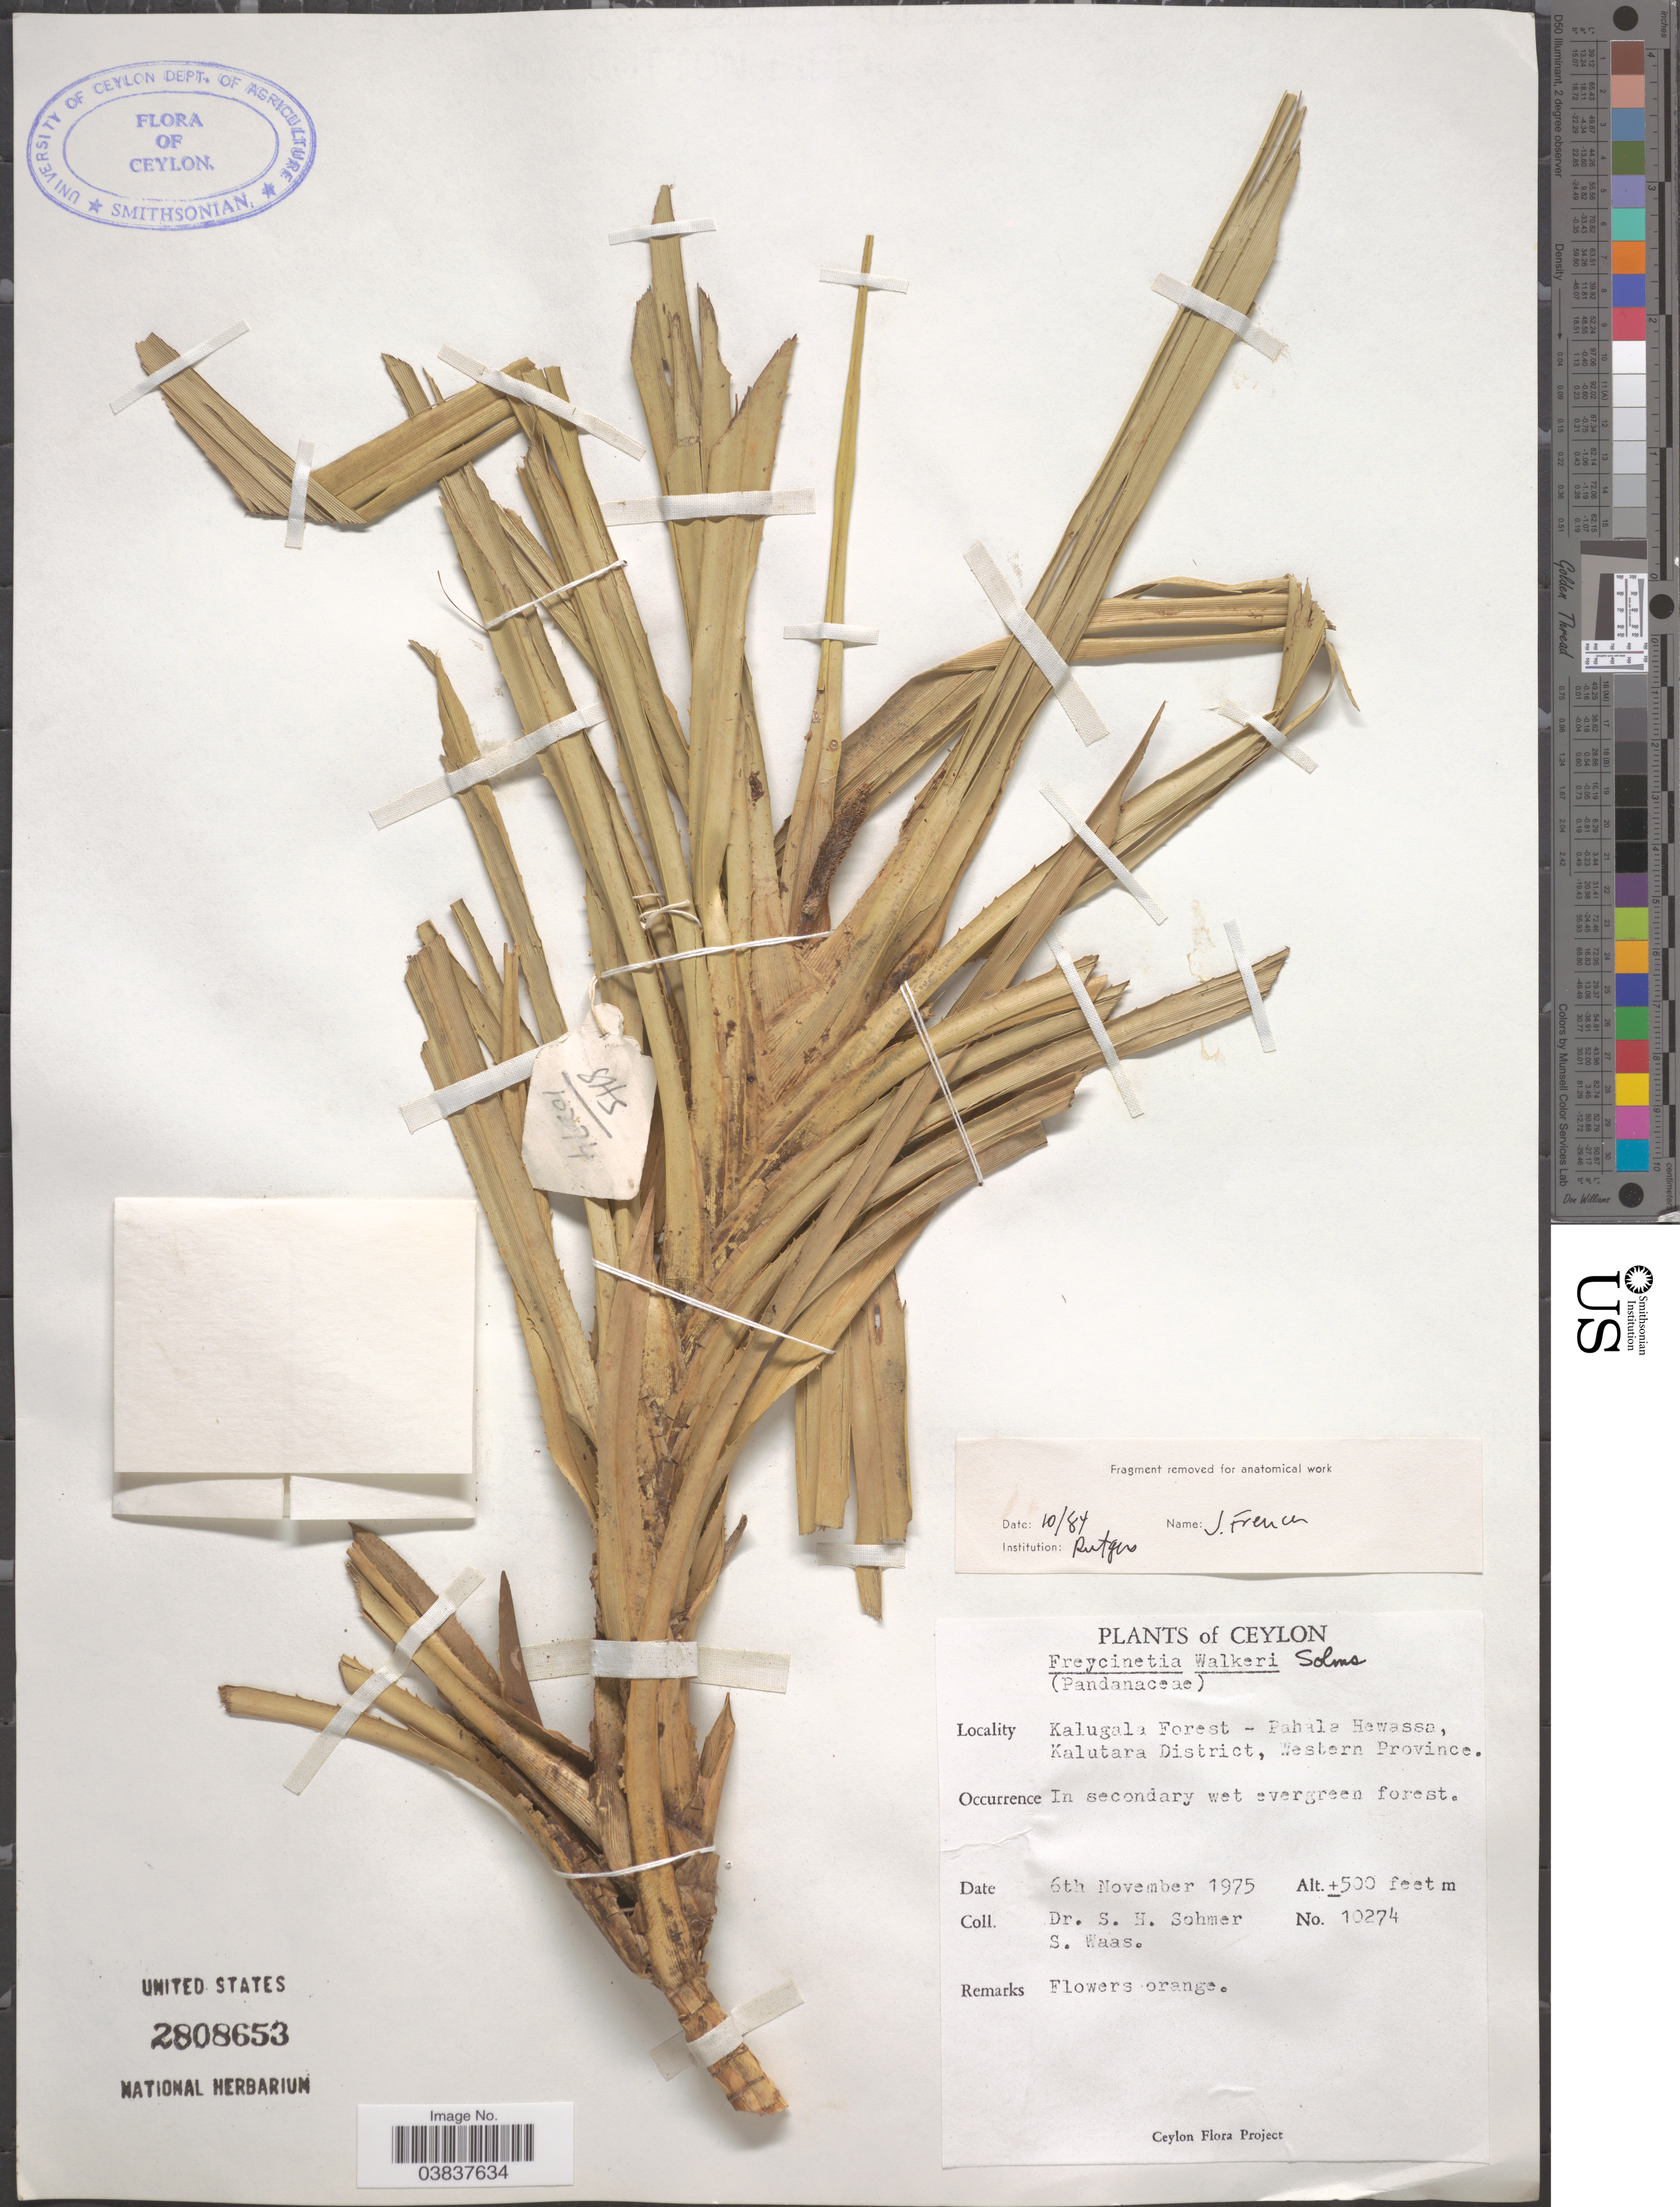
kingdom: Plantae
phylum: Tracheophyta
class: Liliopsida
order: Pandanales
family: Pandanaceae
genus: Freycinetia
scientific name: Freycinetia walkeri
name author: Solms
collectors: S. H. Sohmer & S. Waas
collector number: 10274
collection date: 1975-11-06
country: Sri Lanka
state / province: Western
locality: Ceylon. Kalugala Forest - Pahala Hawassa, Kalutara District.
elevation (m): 152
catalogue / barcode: US 2808653